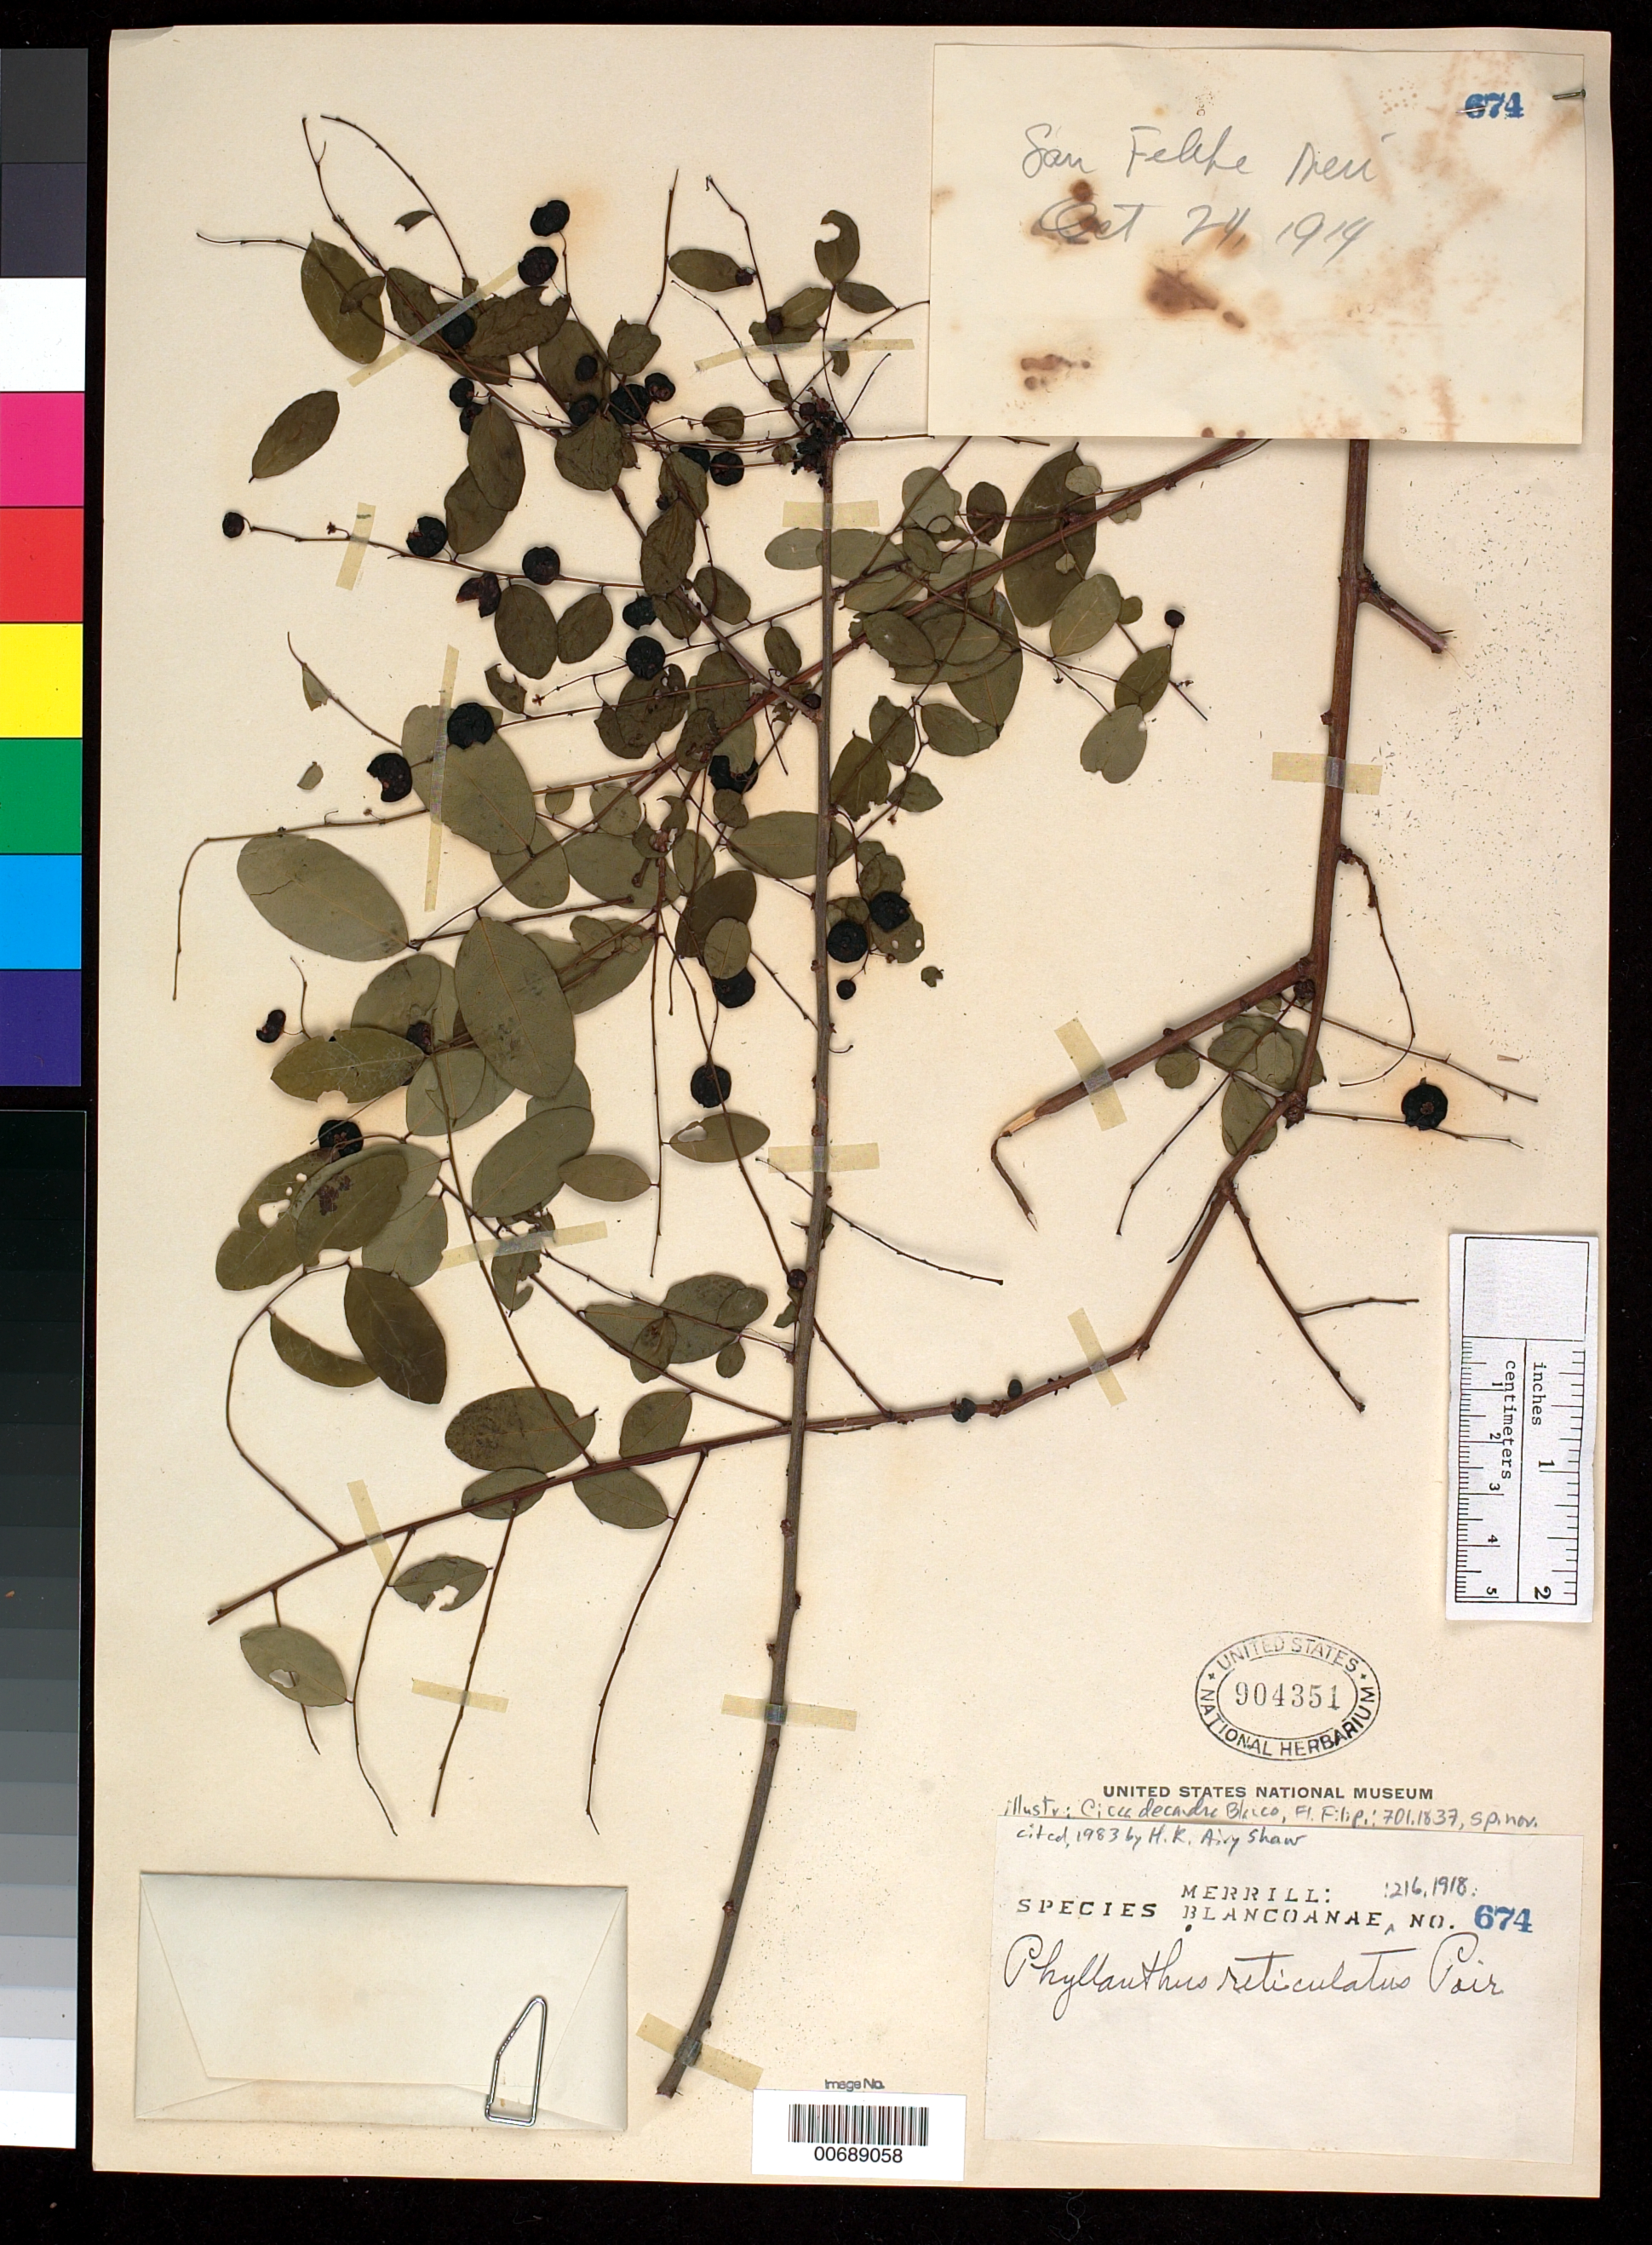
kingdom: Plantae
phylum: Tracheophyta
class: Magnoliopsida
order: Malpighiales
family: Phyllanthaceae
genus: Phyllanthus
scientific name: Phyllanthus reticulatus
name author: Poir.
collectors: E. D. Merrill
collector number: Sp. Blancoan. 0674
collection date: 1913-12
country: Philippines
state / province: Central Luzon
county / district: Zambales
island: Luzon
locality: San Filipe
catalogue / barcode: US 904351